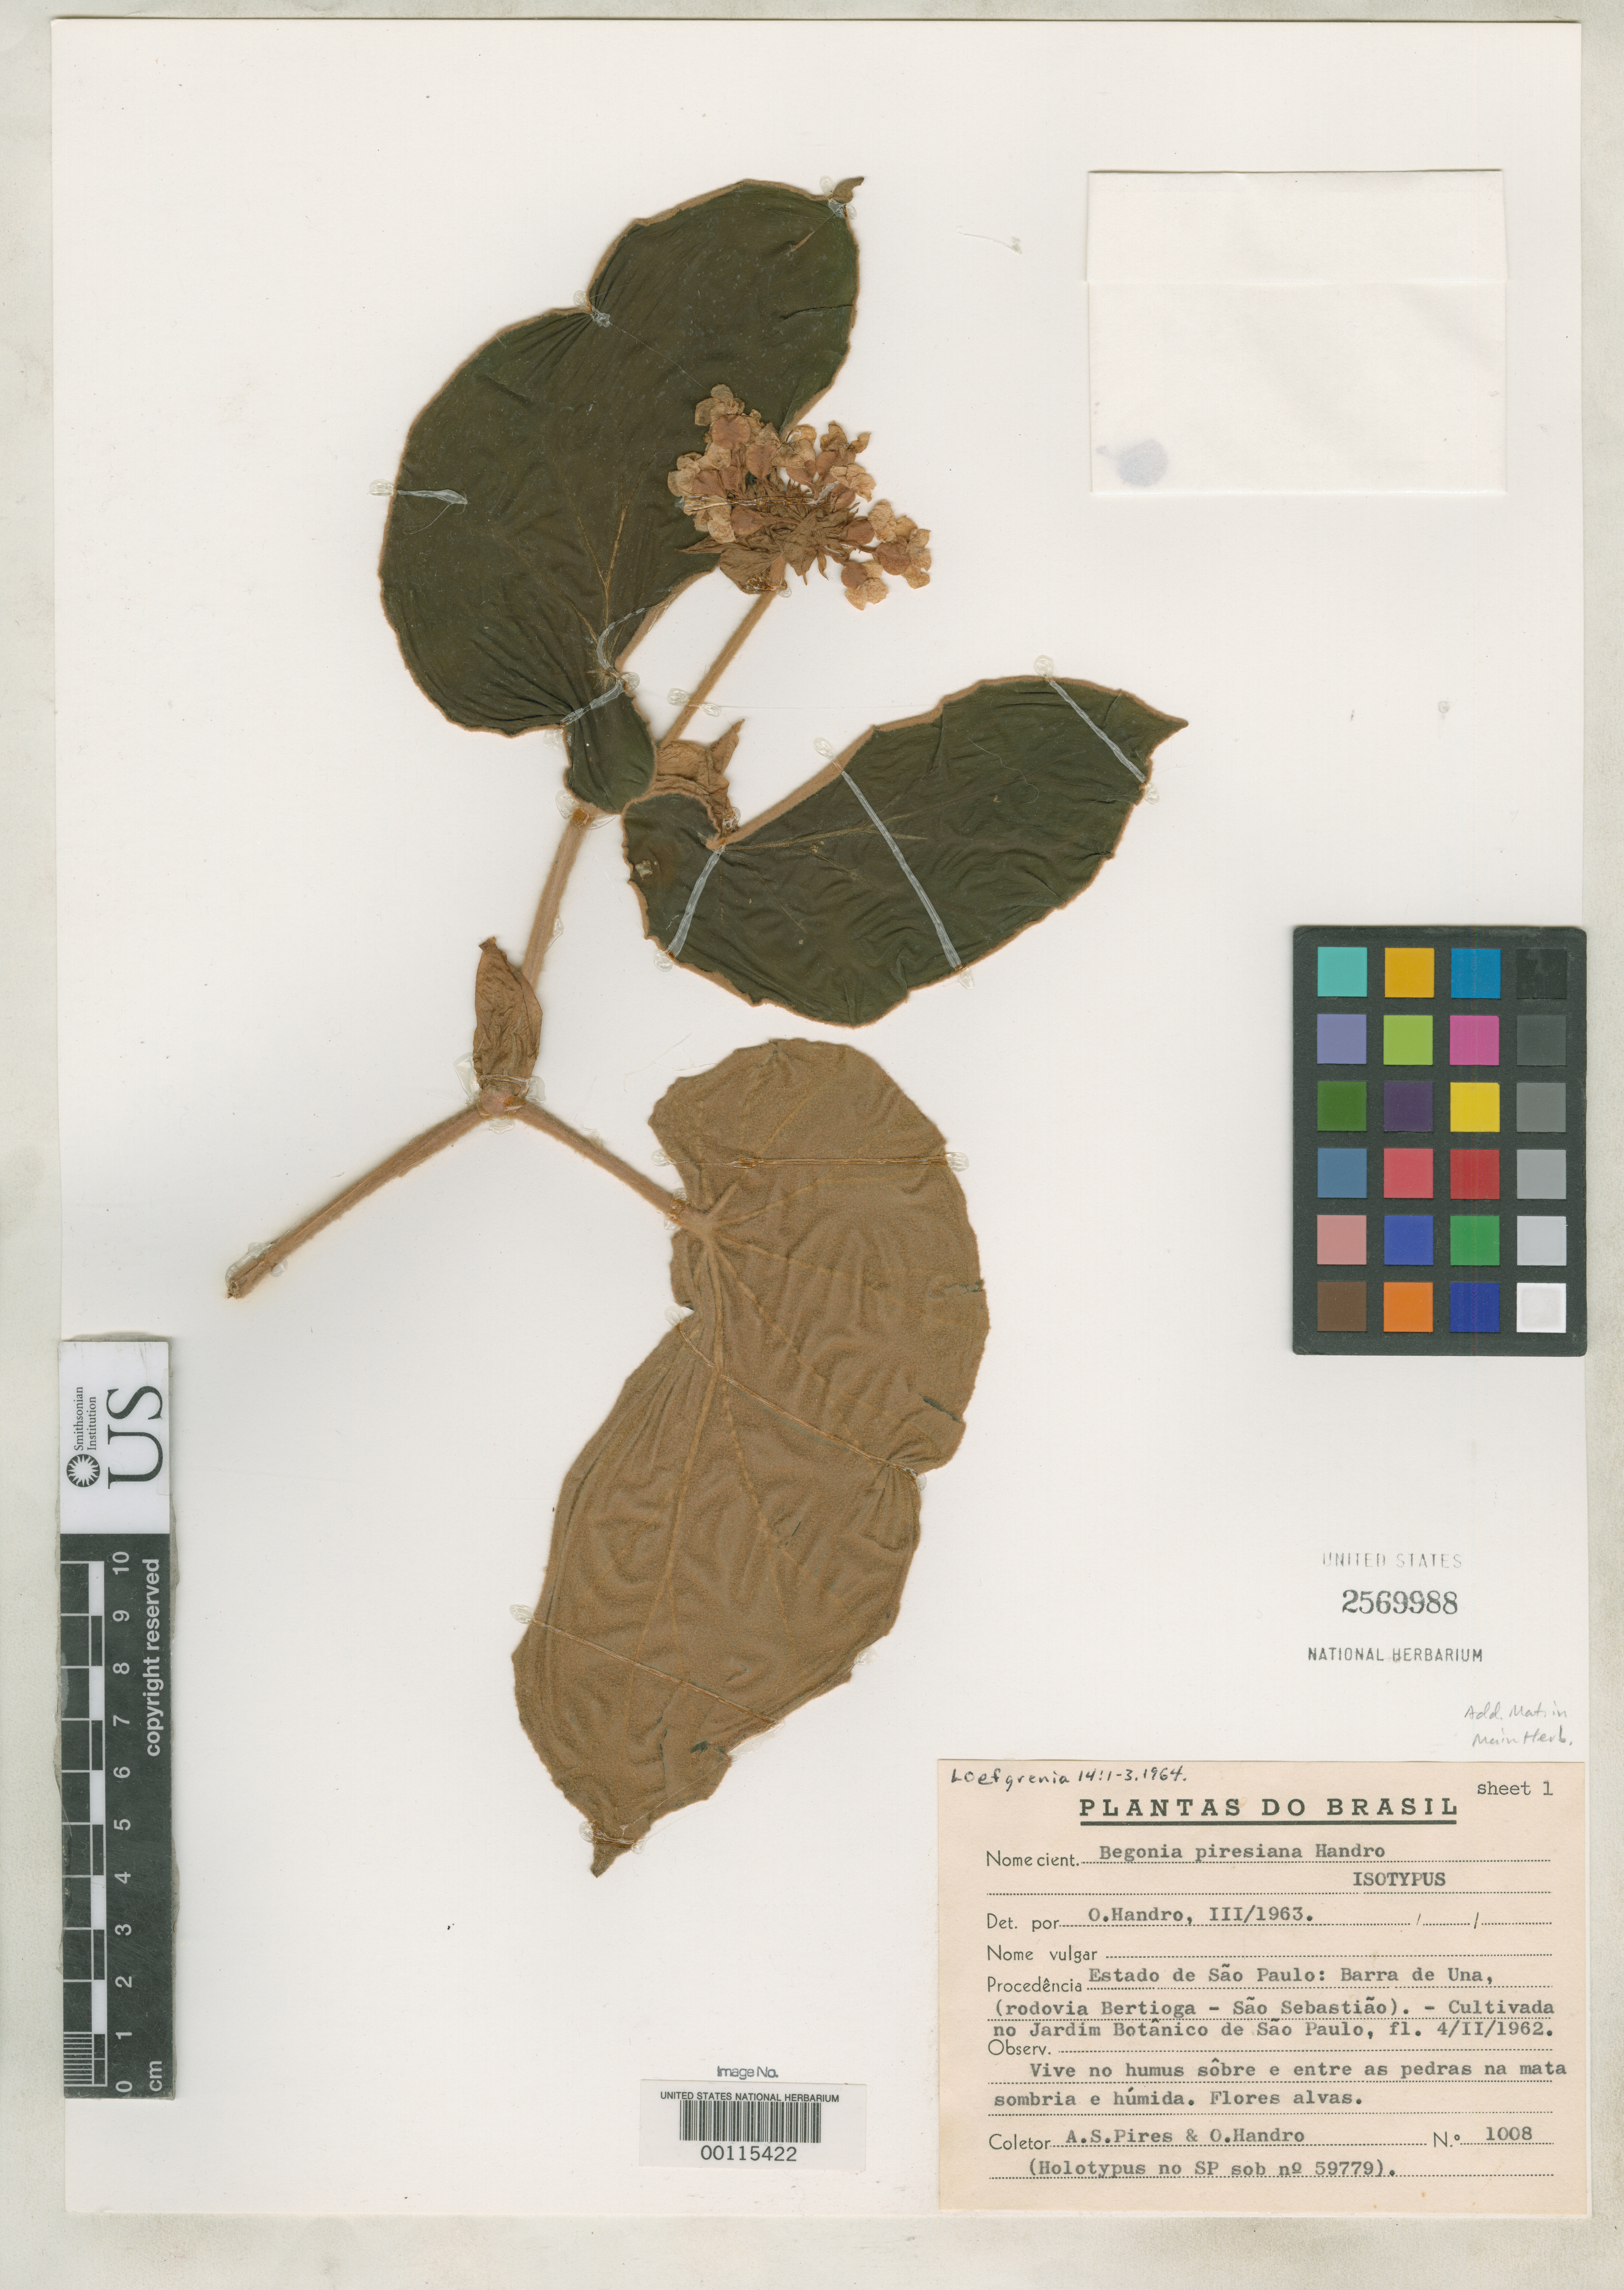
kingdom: Plantae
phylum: Tracheophyta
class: Magnoliopsida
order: Cucurbitales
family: Begoniaceae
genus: Begonia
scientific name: Begonia piresiana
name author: Handro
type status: Isotype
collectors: A. S. Pires & O. Handro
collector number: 1008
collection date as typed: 04 Feb 1962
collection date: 1962-02-04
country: Brazil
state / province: São Paulo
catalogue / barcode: US 2569988